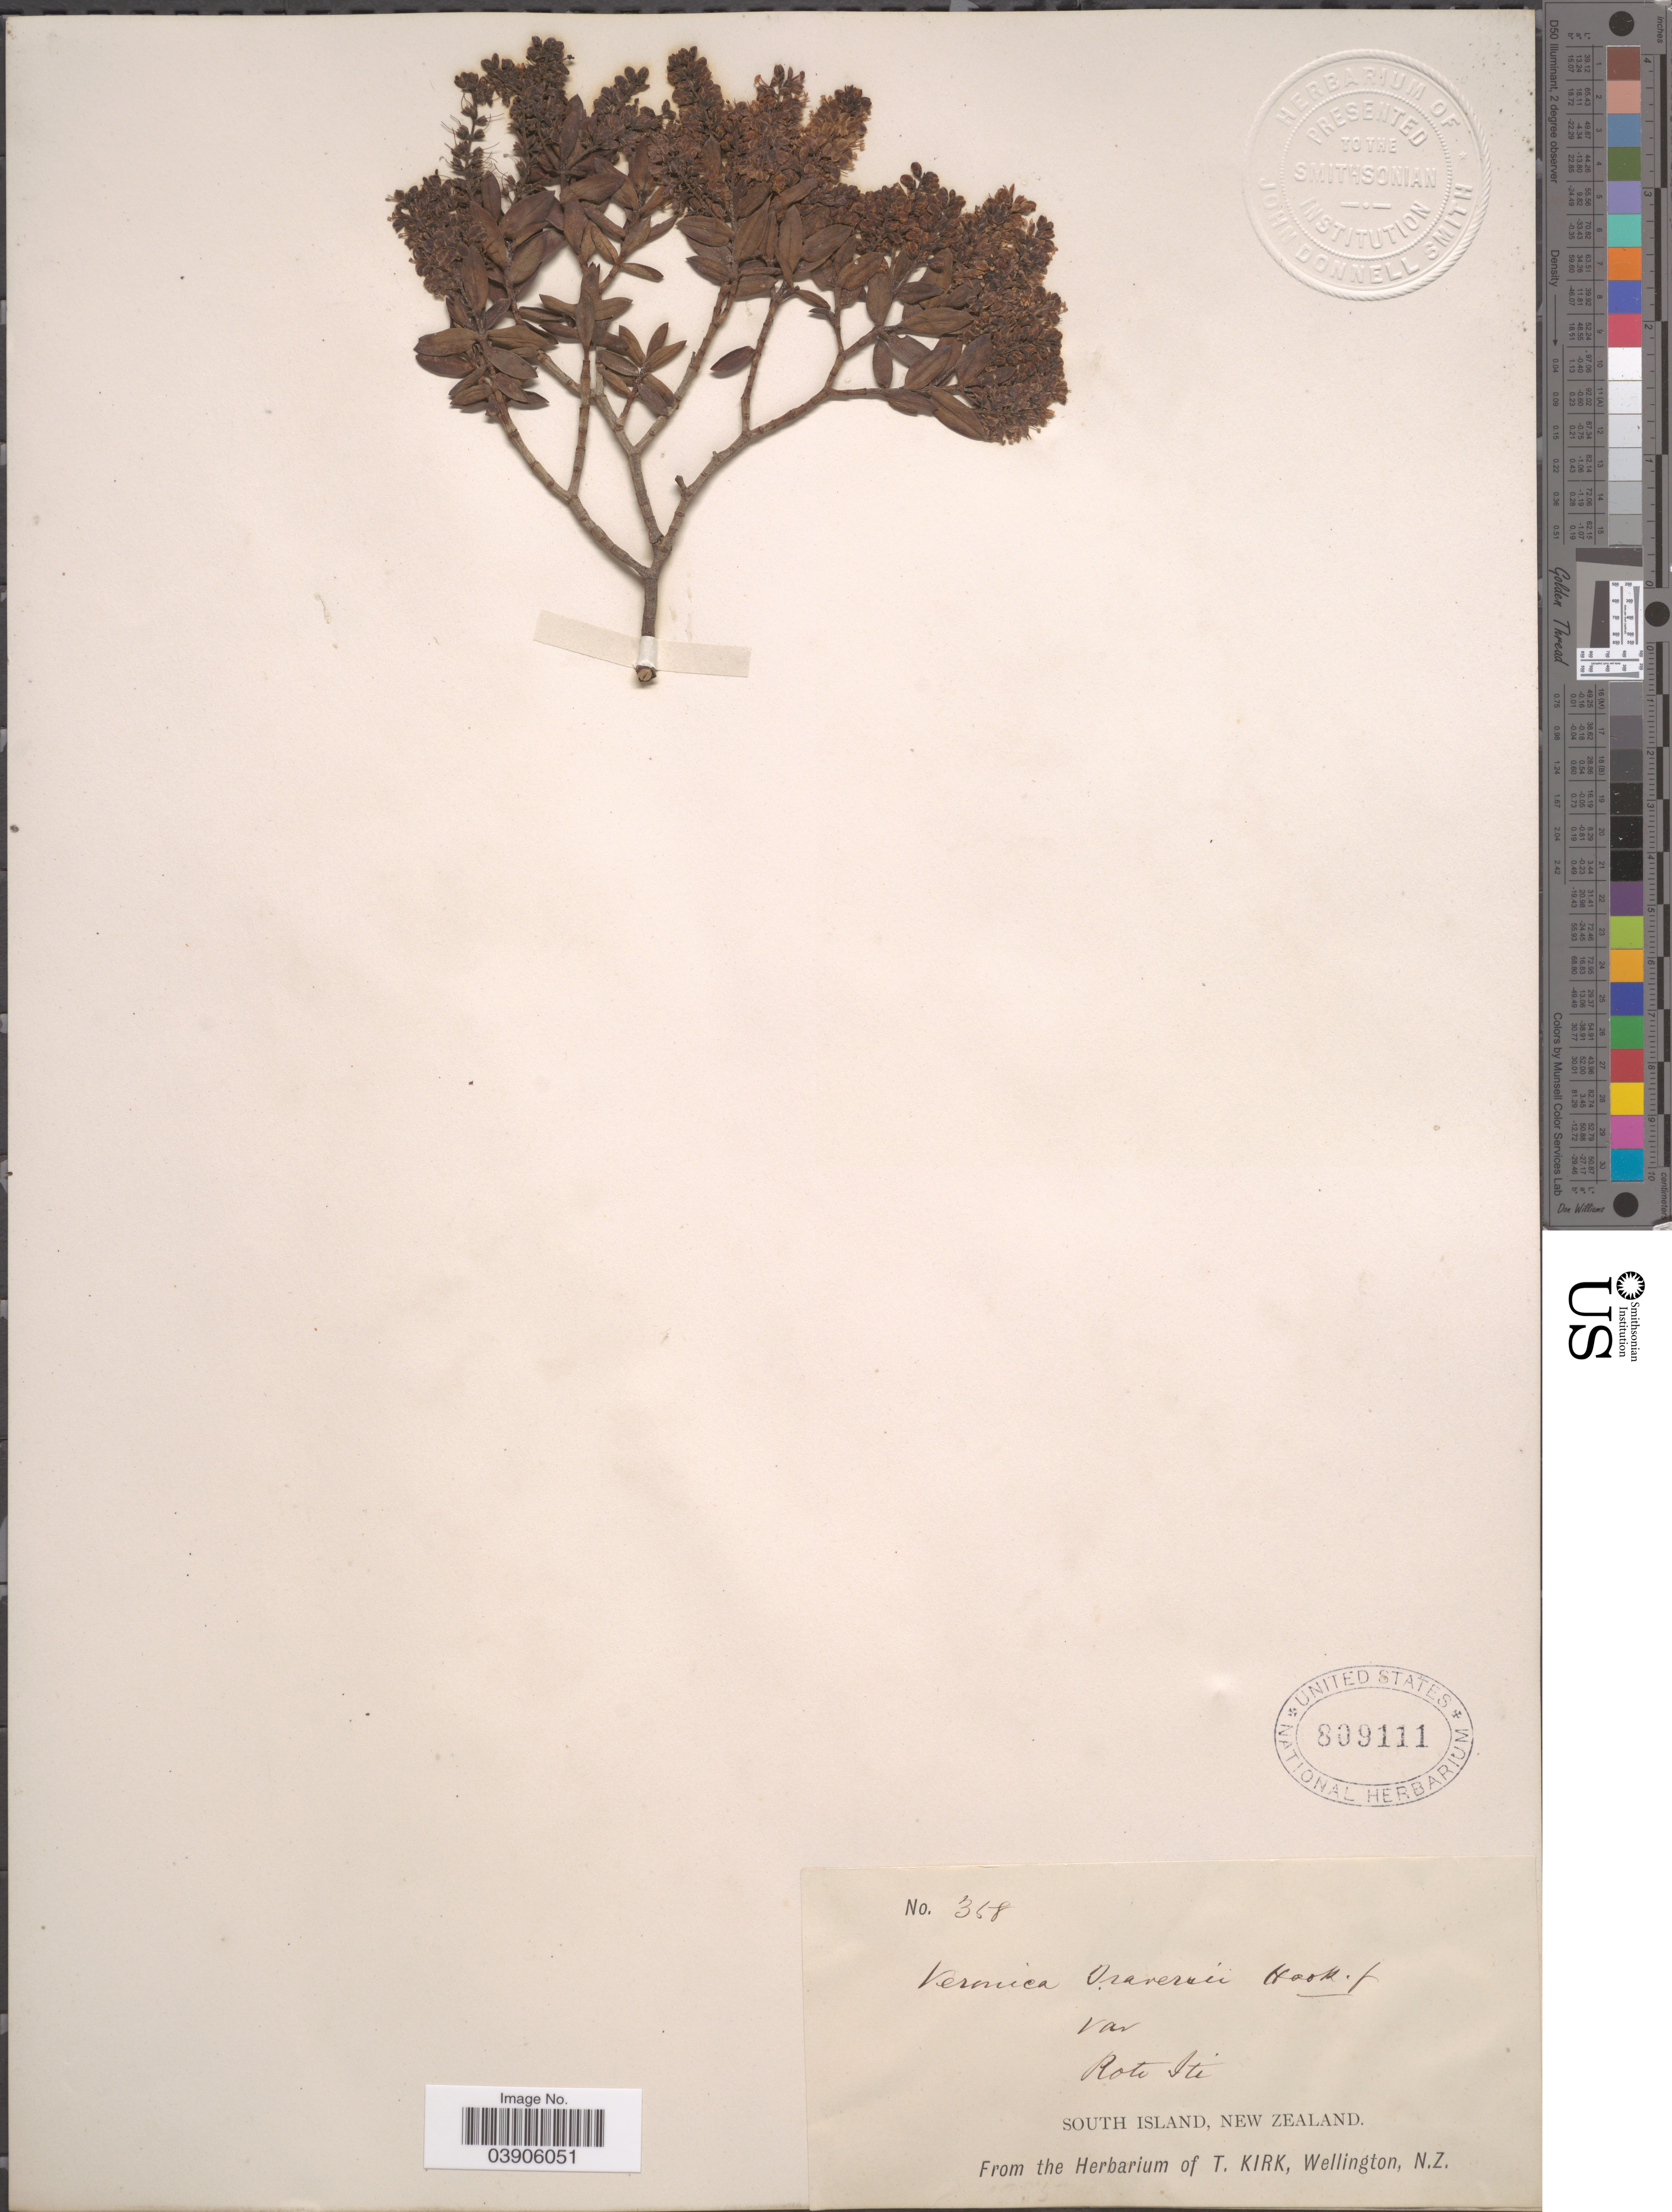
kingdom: Plantae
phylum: Tracheophyta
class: Magnoliopsida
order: Lamiales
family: Plantaginaceae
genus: Hebe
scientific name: Hebe traversii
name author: (Hook. f.) Allan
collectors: ex herb. T. Kirk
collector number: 358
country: New Zealand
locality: Rotoiti, South Island.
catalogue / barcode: US 809111